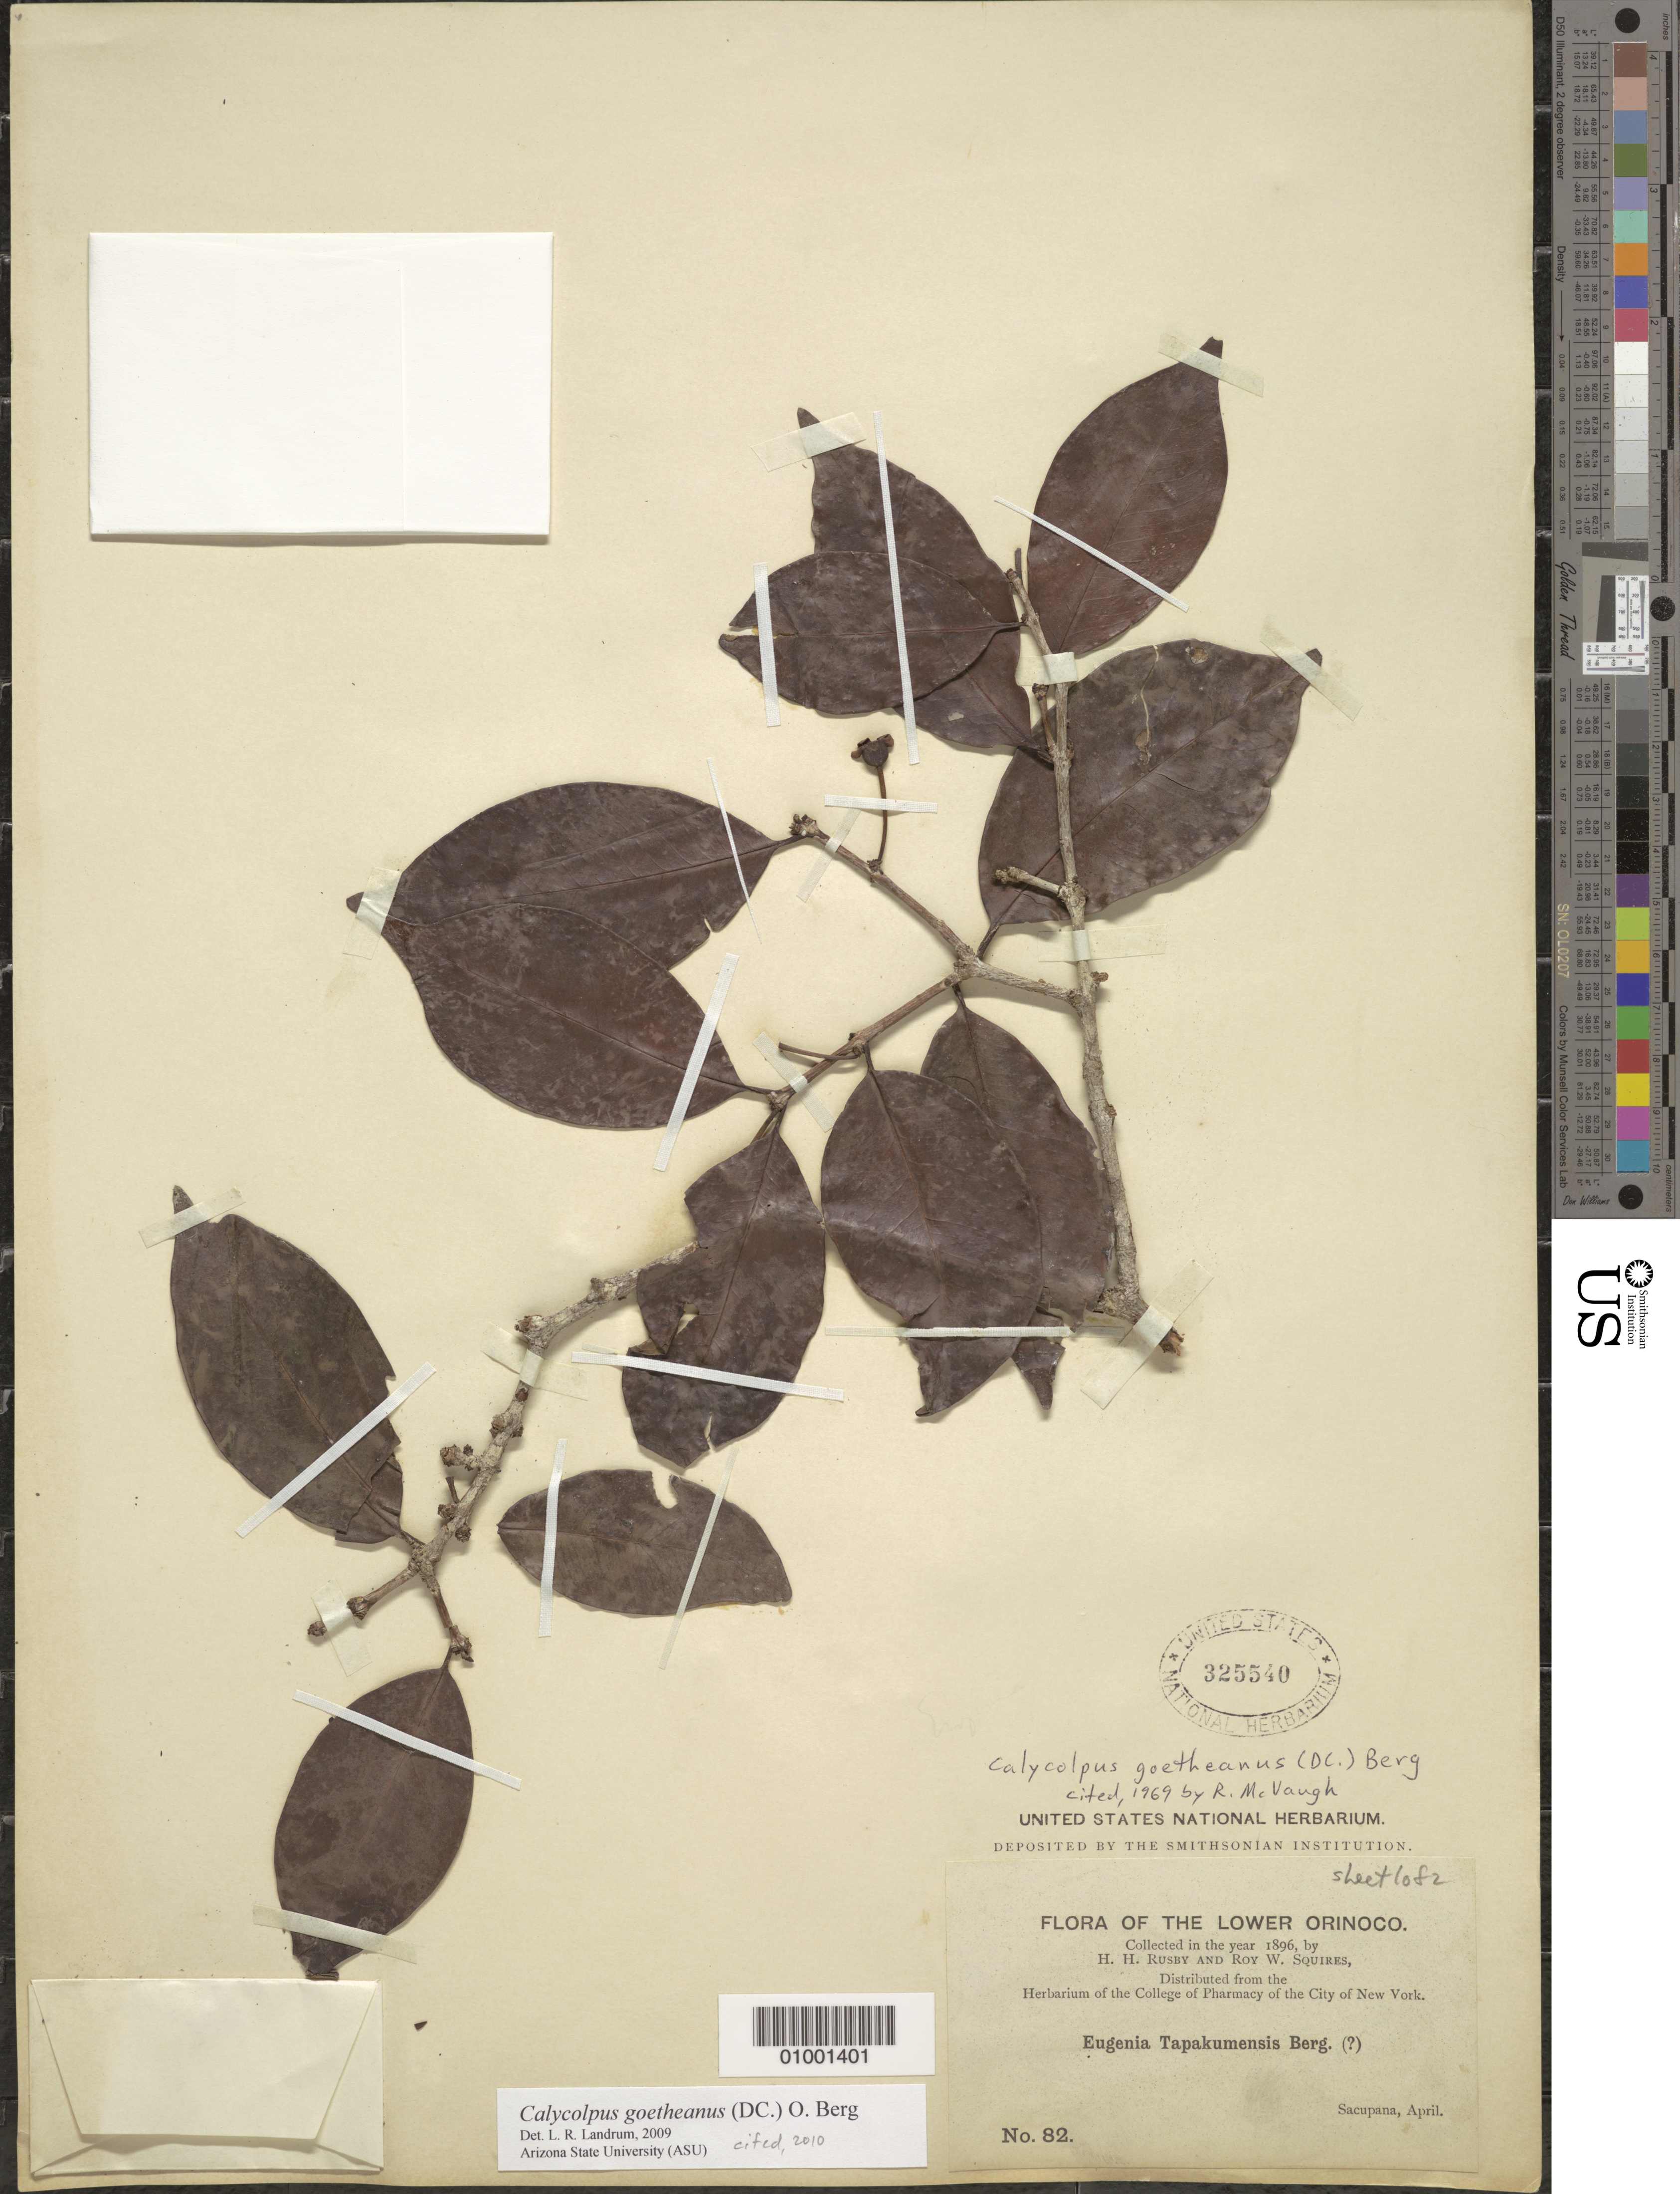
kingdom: Plantae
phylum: Tracheophyta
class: Magnoliopsida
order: Myrtales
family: Myrtaceae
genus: Calycolpus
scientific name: Calycolpus goetheanus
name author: (DC.) O. Berg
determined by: Landrum, L. R.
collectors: H. H. Rusby & R. Squires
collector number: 82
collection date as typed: April 1896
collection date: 1896-04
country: Venezuela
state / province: Delta Amacuro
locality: Lower Orinoco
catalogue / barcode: US 325540